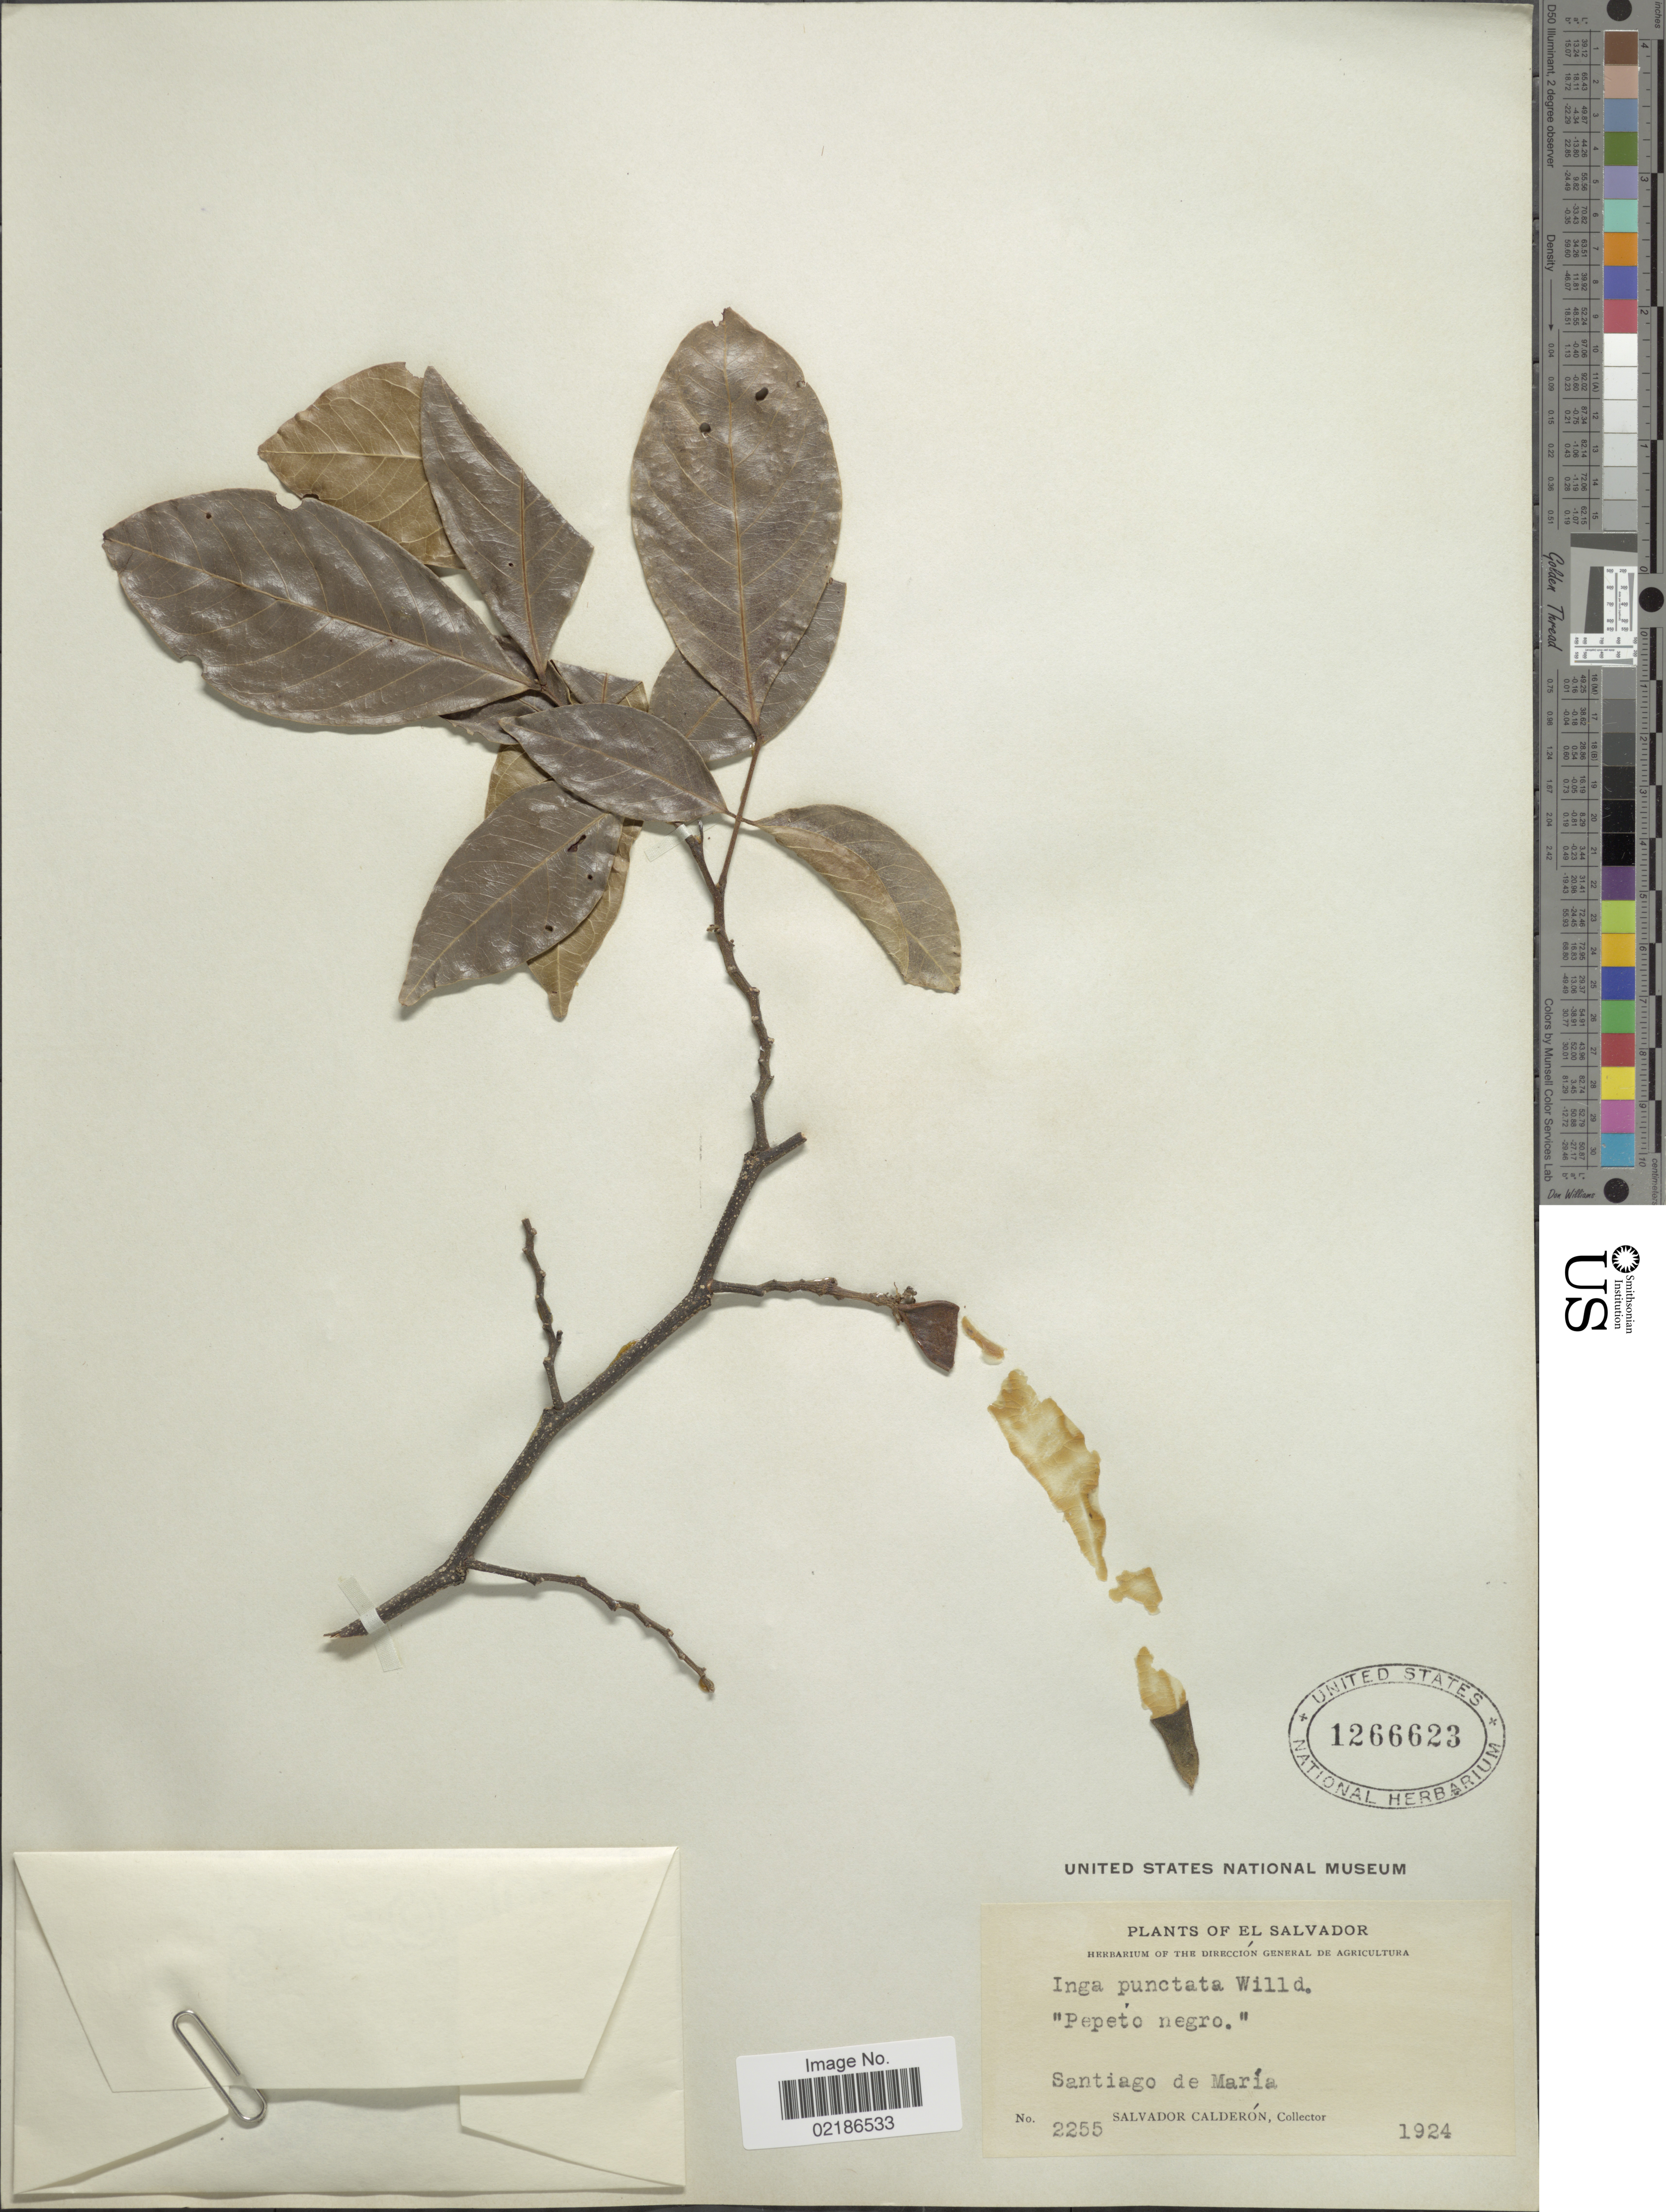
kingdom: Plantae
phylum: Tracheophyta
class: Magnoliopsida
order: Fabales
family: Fabaceae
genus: Inga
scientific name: Inga punctata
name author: Willd.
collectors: S. Calderón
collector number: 2255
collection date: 1924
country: El Salvador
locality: Santiago de Maria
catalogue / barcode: US 1266623